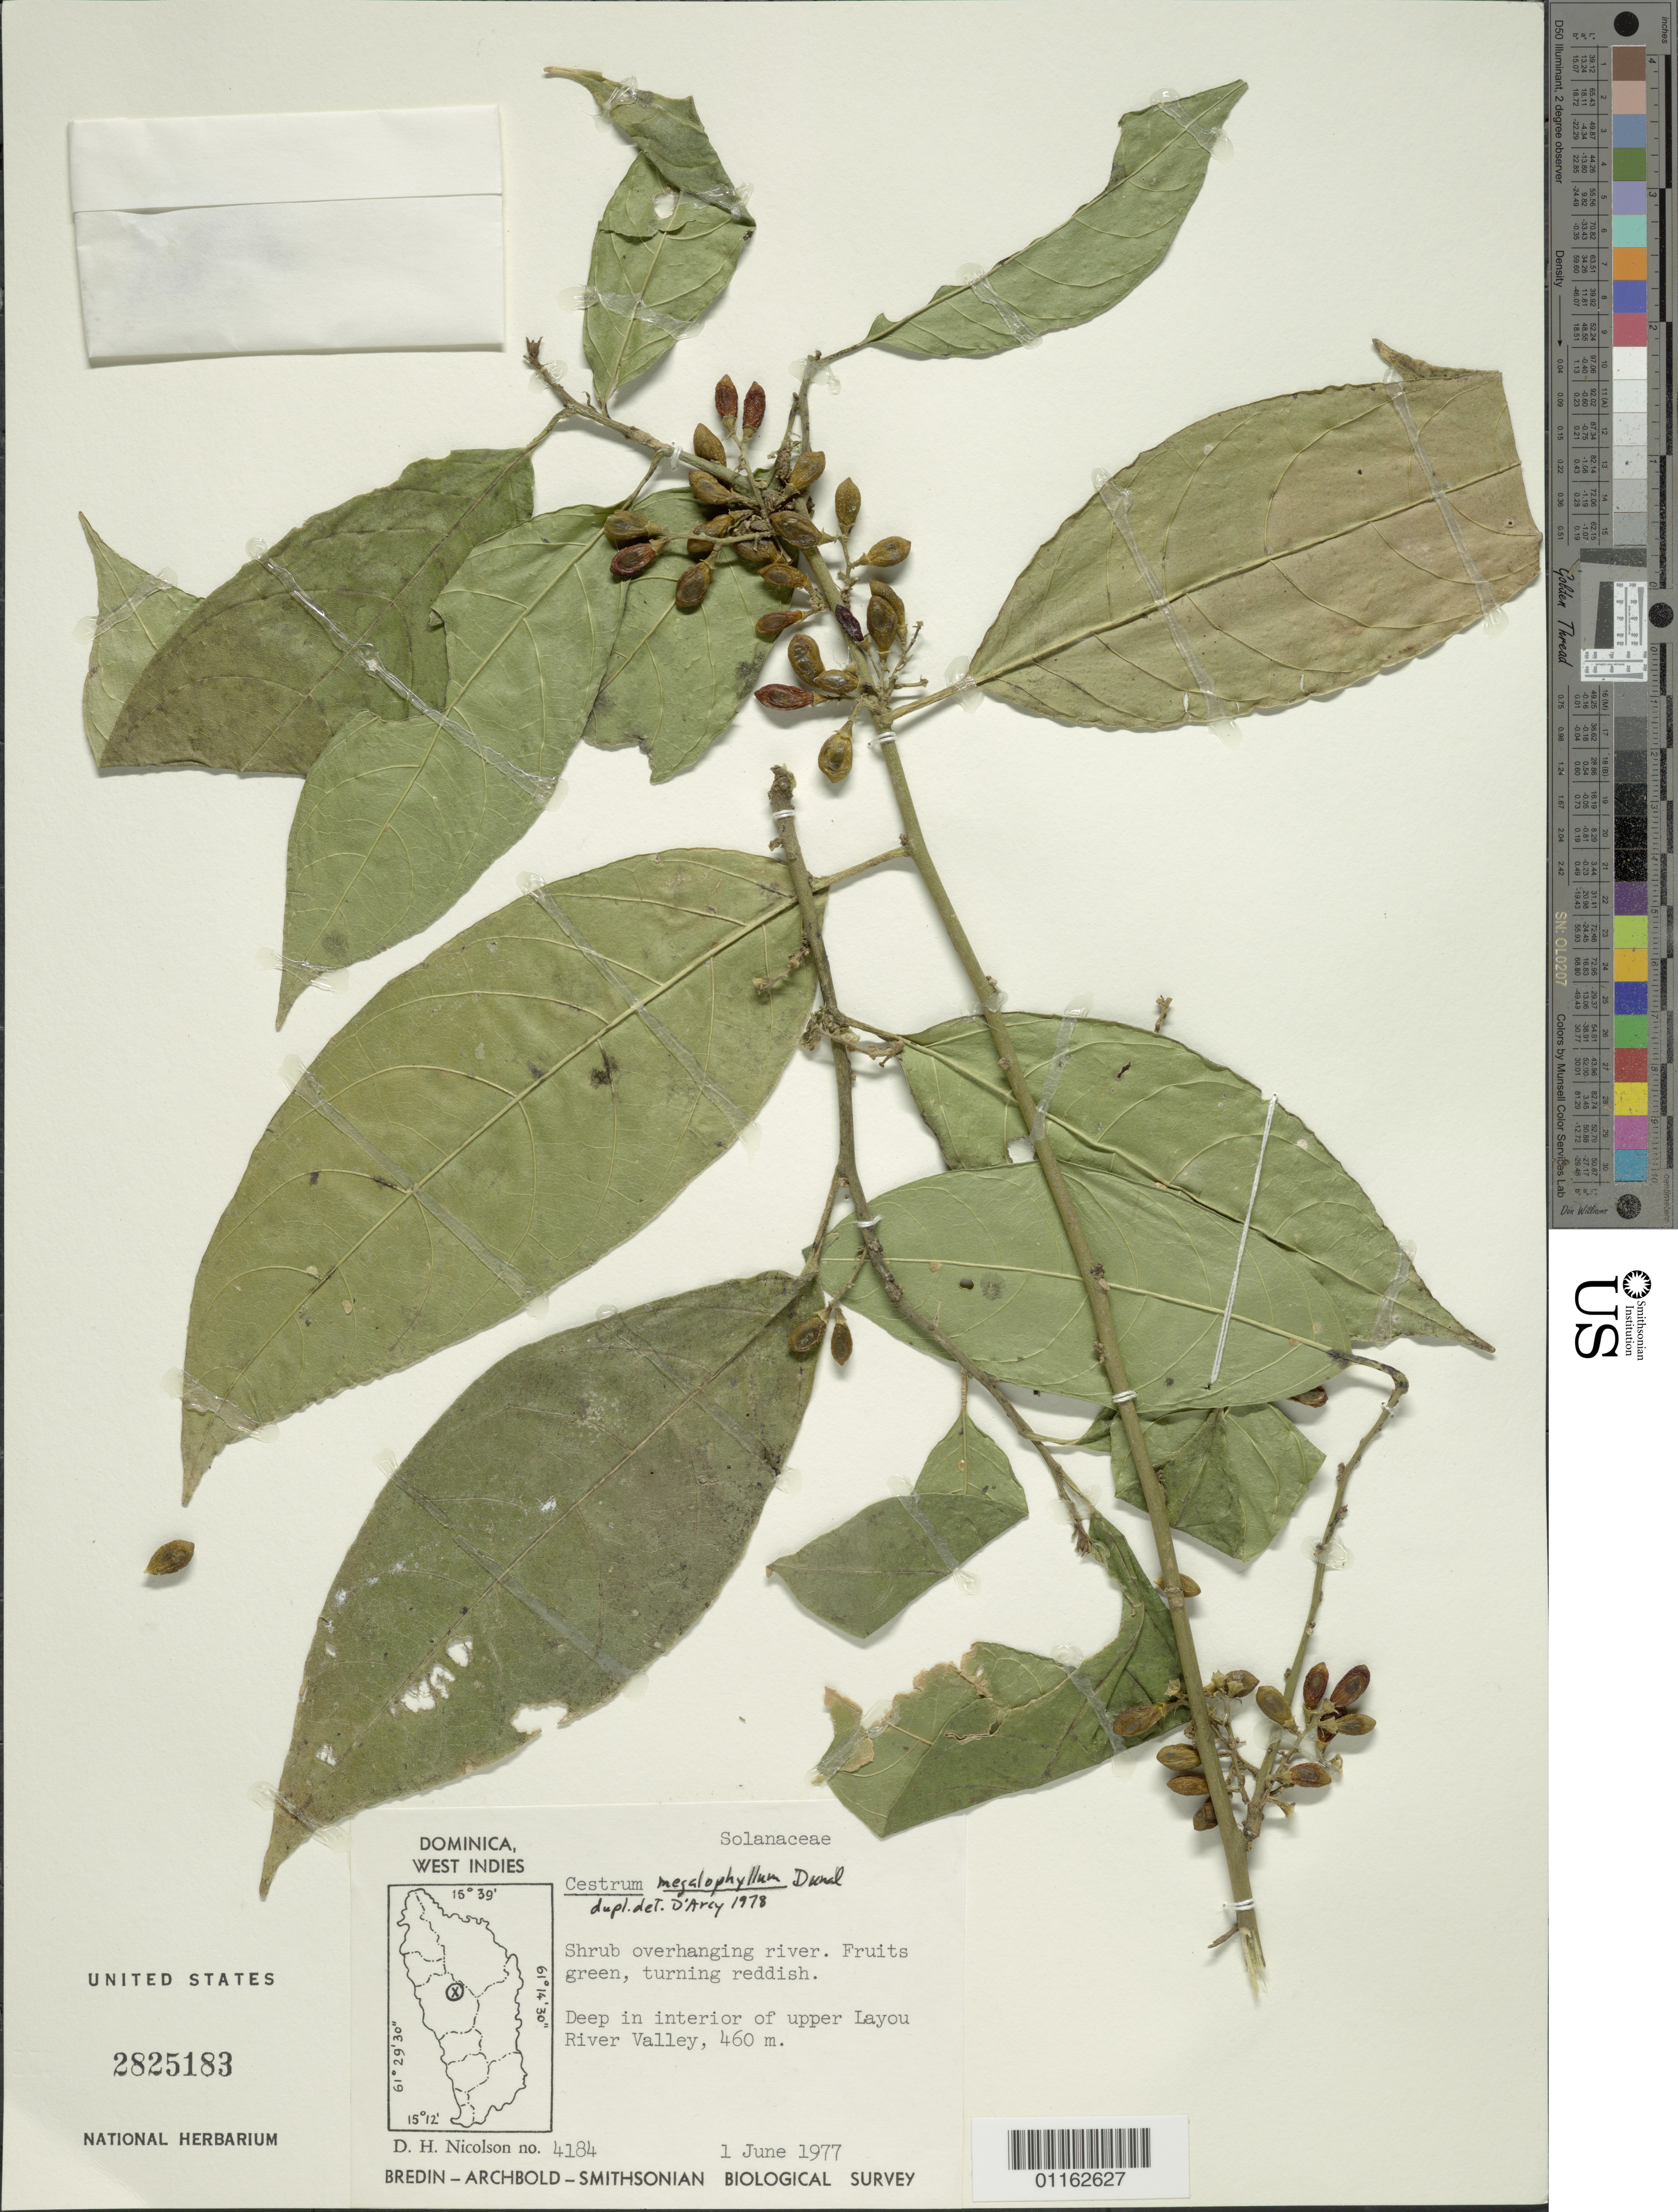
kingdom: Plantae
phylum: Tracheophyta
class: Magnoliopsida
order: Solanales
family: Solanaceae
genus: Cestrum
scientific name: Cestrum megalophyllum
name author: Dunal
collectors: D. H. Nicolson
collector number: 4184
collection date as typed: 01 Jun 1977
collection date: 1977-06-01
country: Dominica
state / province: St. Joseph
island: Dominica I.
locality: Deep in interior of upper Layou River Valley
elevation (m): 460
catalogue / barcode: US 2825183